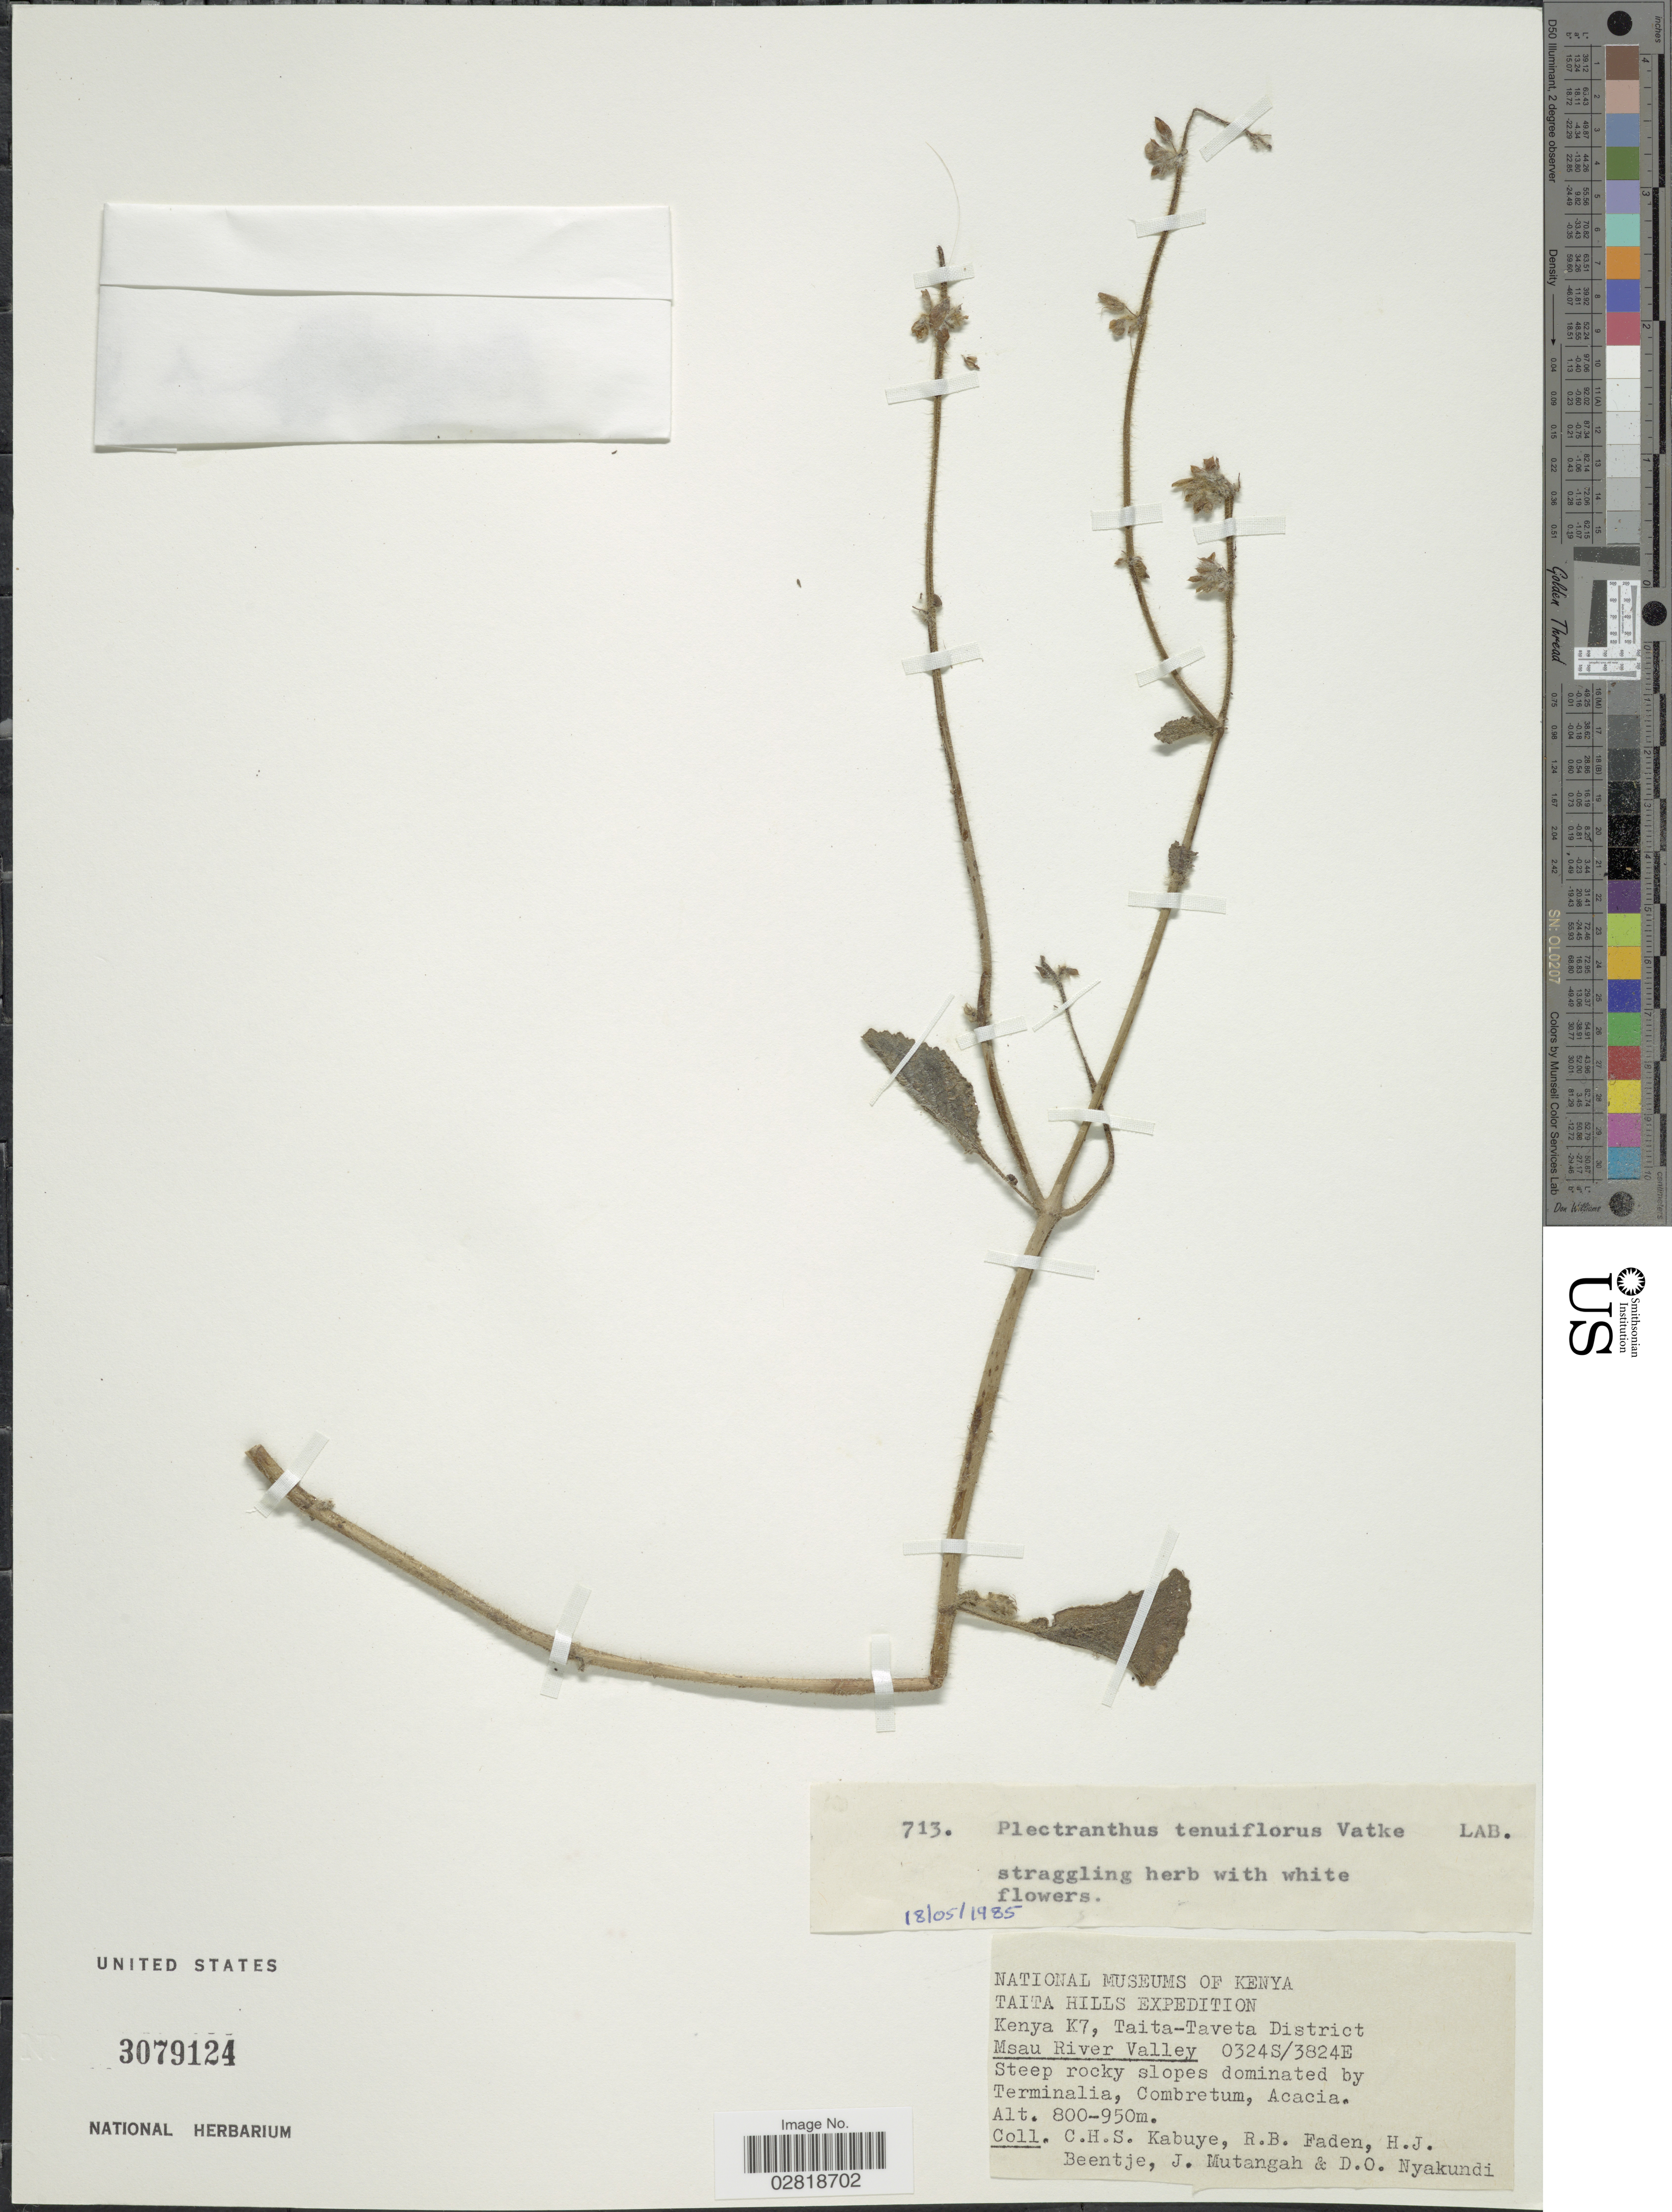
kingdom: Plantae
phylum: Tracheophyta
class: Magnoliopsida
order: Lamiales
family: Lamiaceae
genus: Plectranthus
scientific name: Plectranthus tenuiflorus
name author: (Vatke) Agnew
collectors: C. Kabuye, R. B. Faden, H. J. Beentje, J. Mutangah & D. Nyakundi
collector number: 713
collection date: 1985-05-18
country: Kenya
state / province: Taita Taveta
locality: Taita Hills. K7, Taita-Taveta District. Msau River Valley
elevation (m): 800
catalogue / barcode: US 3079124